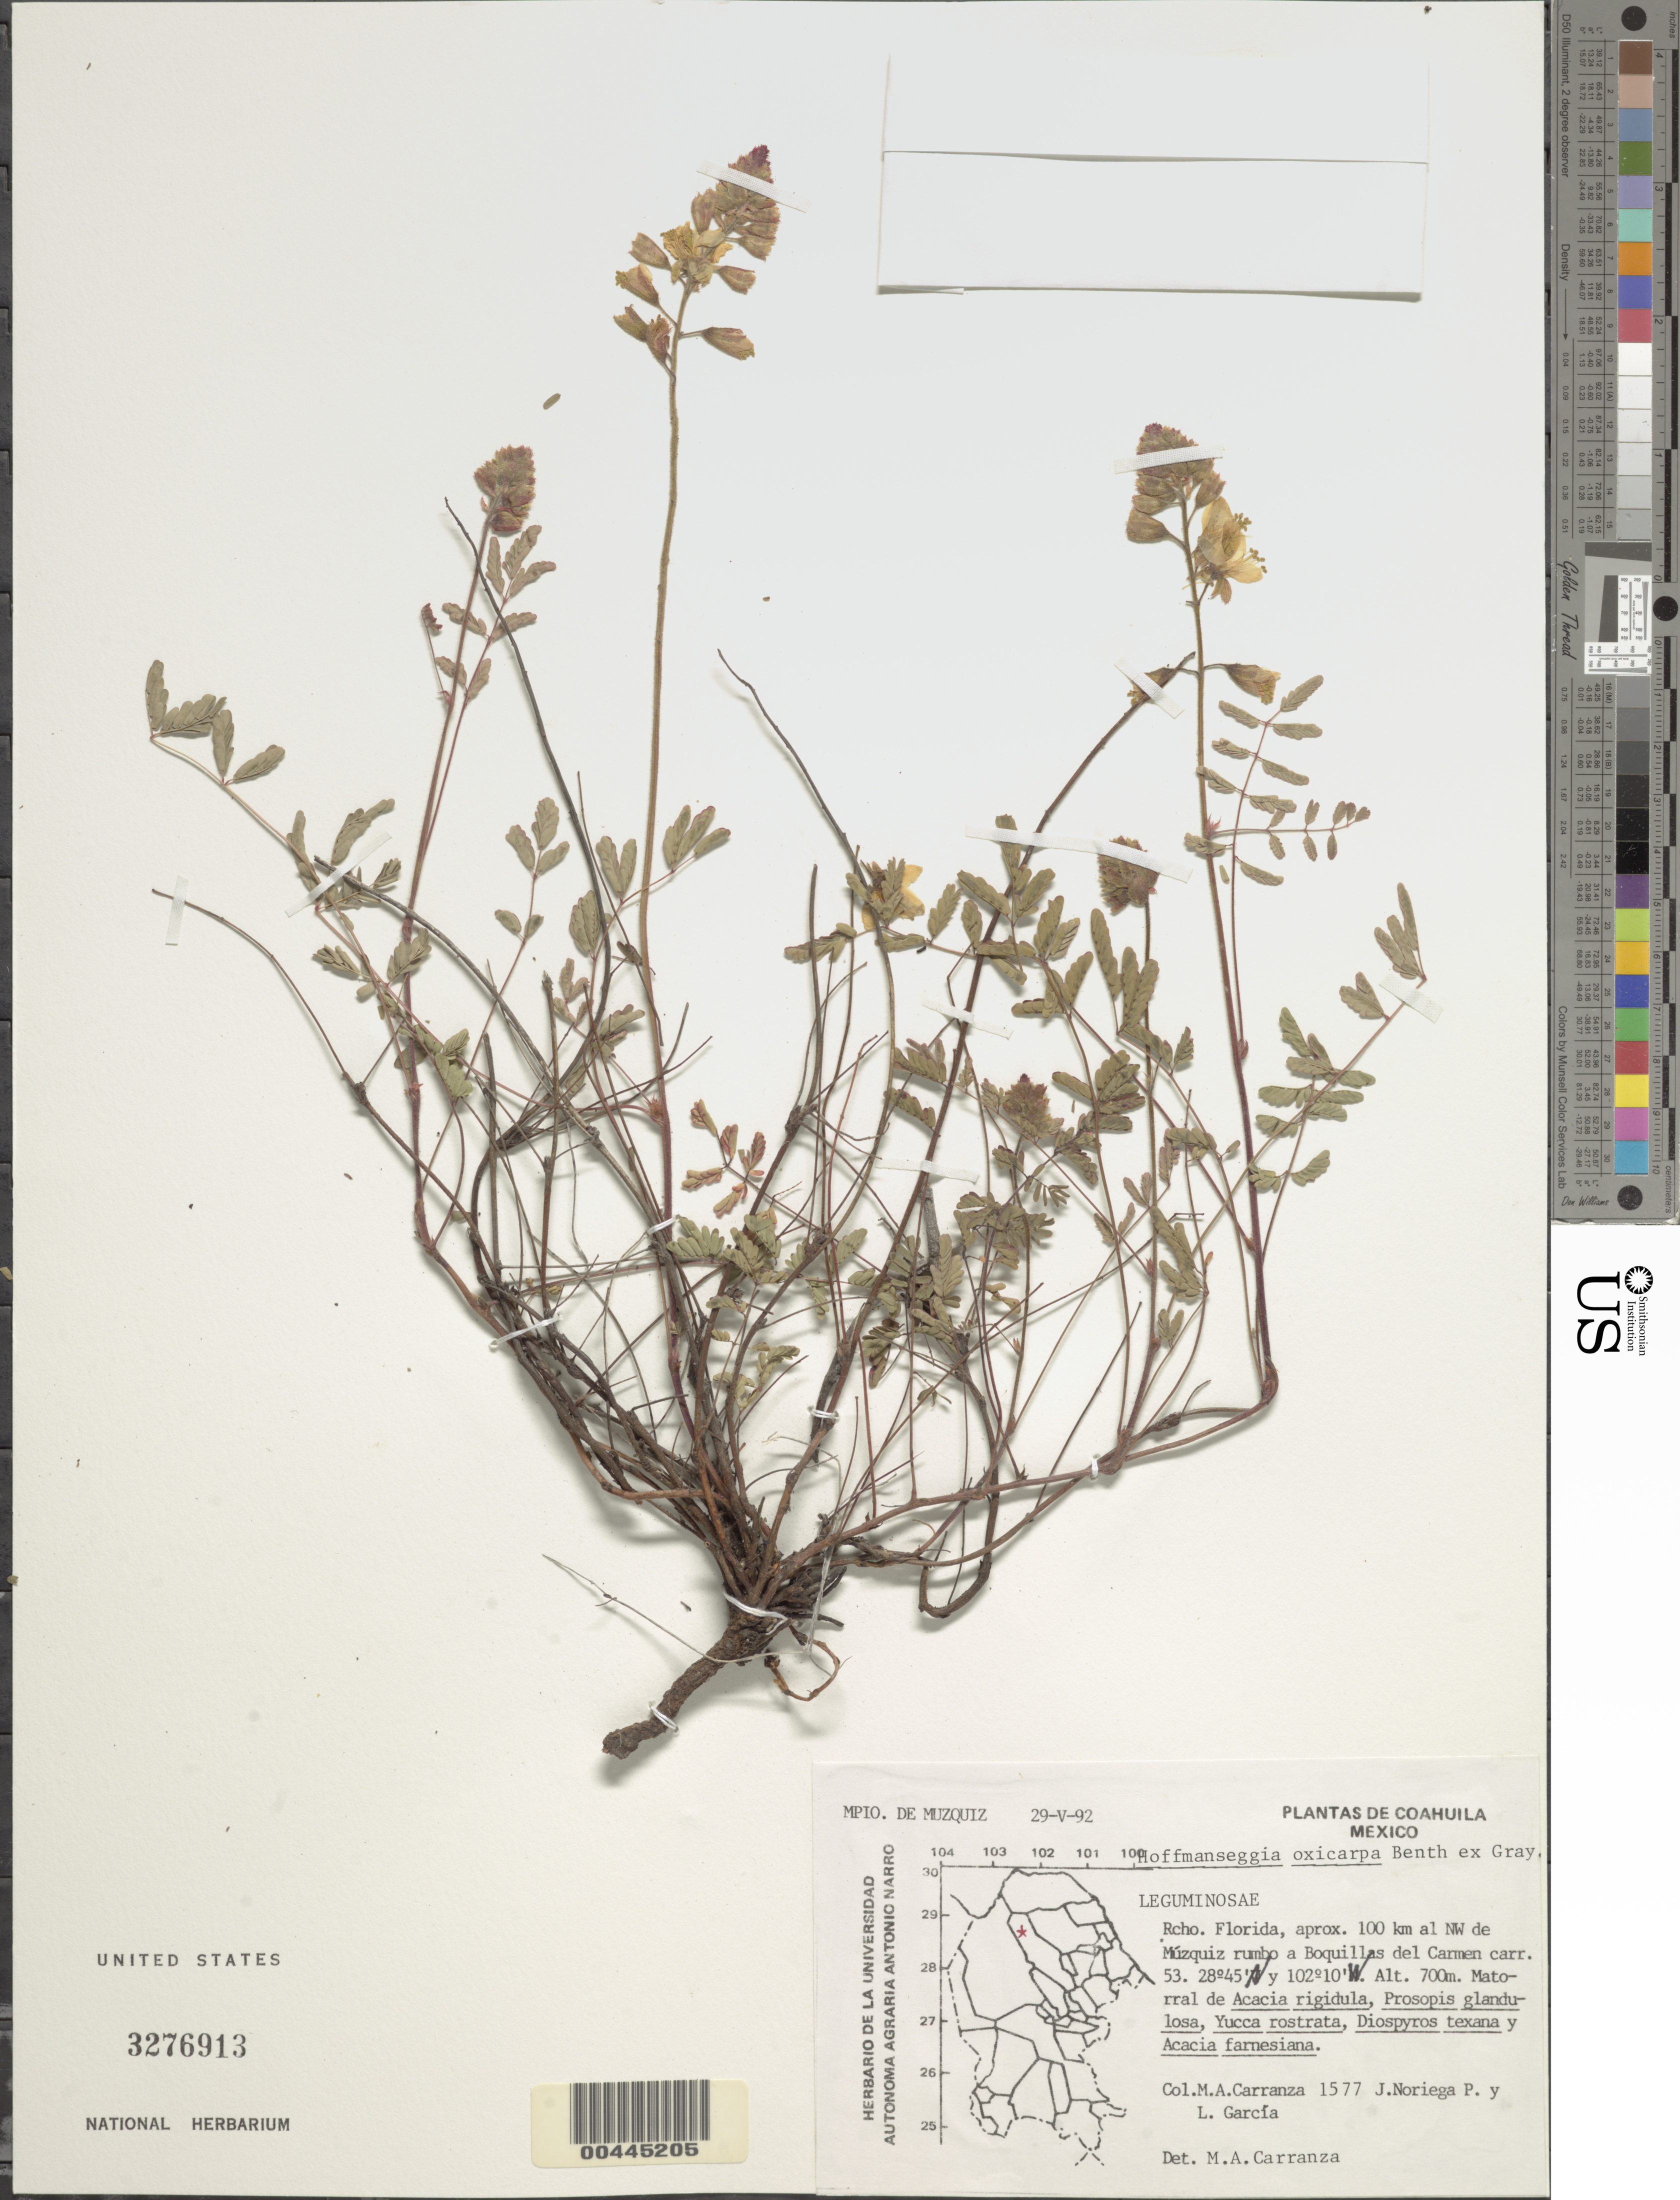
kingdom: Plantae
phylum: Tracheophyta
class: Magnoliopsida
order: Fabales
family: Fabaceae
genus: Hoffmannseggia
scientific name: Hoffmannseggia oxycarpa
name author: Benth.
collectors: M. Carranza, J. Noriega P. & L. Garcia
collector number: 1577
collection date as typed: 29 May 1992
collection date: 1992-05-29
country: Mexico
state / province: Coahuila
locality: Muzquiz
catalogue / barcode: US 3276913